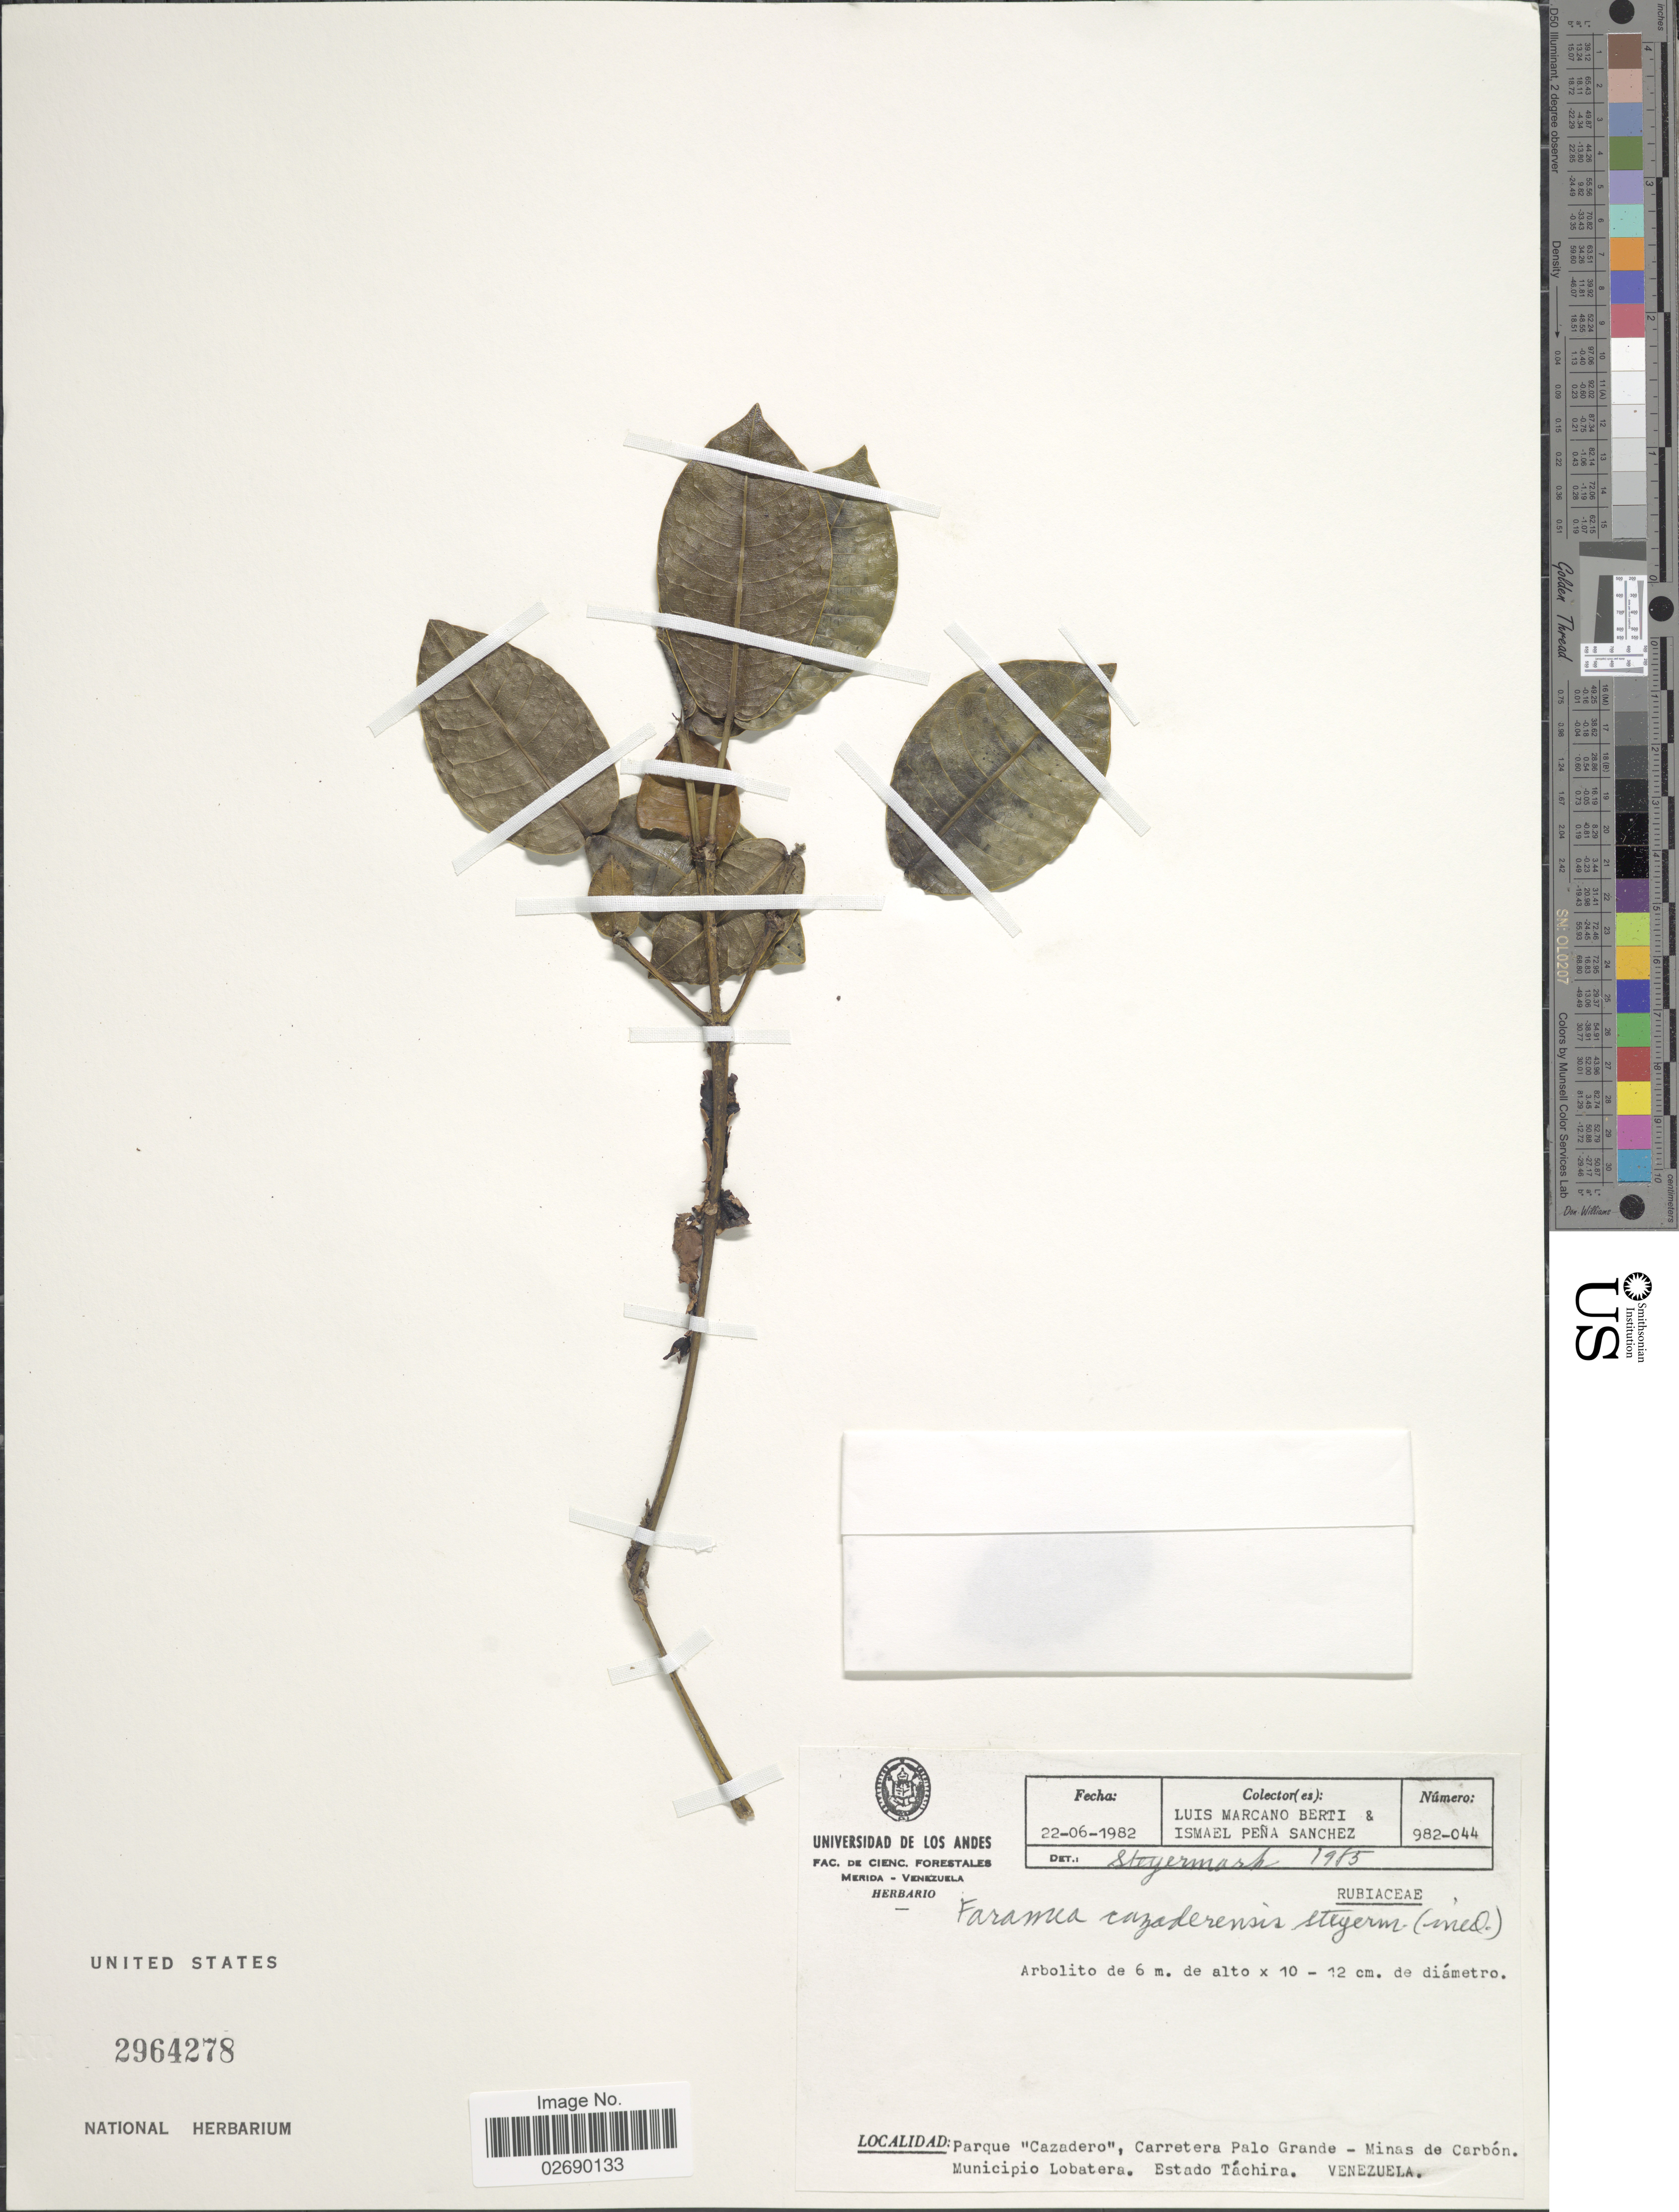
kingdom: Plantae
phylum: Tracheophyta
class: Magnoliopsida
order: Gentianales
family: Rubiaceae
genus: Faramea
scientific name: Faramea cazaderensis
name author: Steyerm.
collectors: L. Marcano-Berti & I. Peña S.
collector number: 982-044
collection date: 1982-06-22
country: Venezuela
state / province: Tachira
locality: Parque "Cazadero", Carretera Palo Grande - Minas de Carbon. Municipio Lobatera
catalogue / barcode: US 2964278